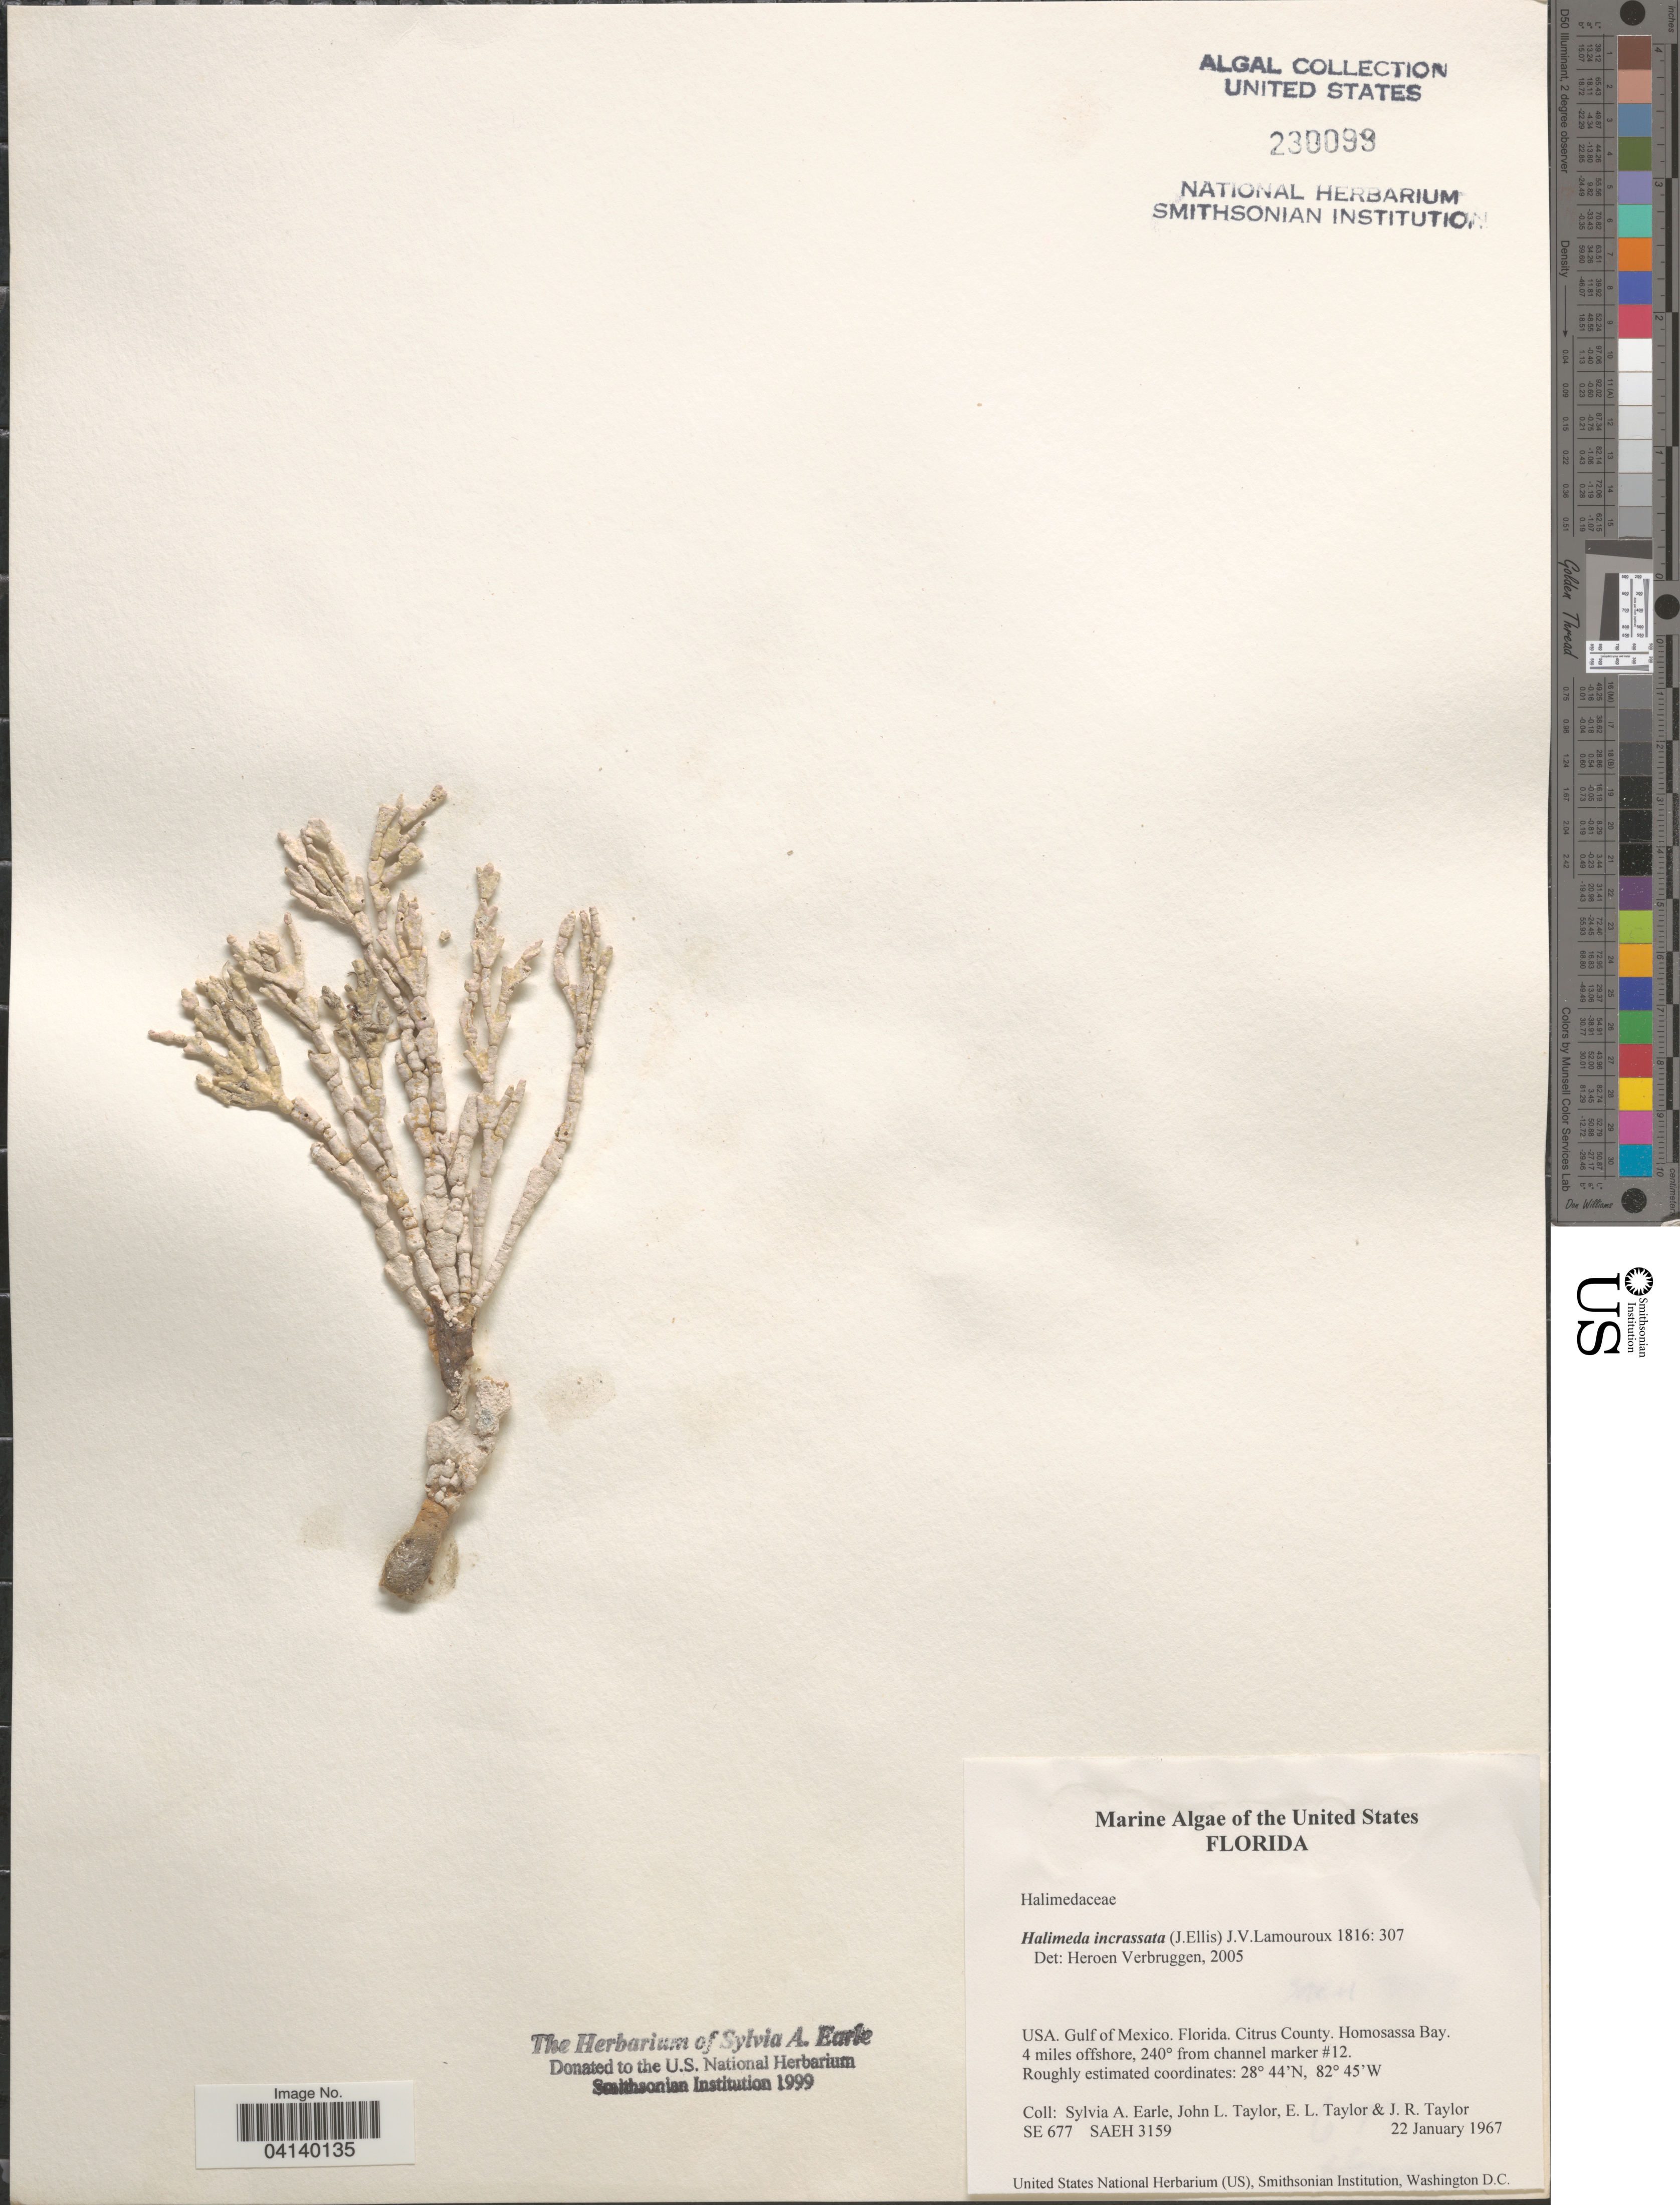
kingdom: Plantae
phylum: Chlorophyta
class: Ulvophyceae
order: Bryopsidales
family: Halimedaceae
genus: Halimeda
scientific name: Halimeda incrassata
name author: (J. Ellis) J.V.Lamouroux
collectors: S. A. Earle, J. L. Taylor, E. L. Taylor & J. R. Taylor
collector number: SE677/SAEH3159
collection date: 1967-01-22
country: United States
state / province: Florida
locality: Gulf of Mexico. Citrus County. Homosassa Bay. 4 miles offshore, 240° from channel marker #12.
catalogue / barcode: US 230099